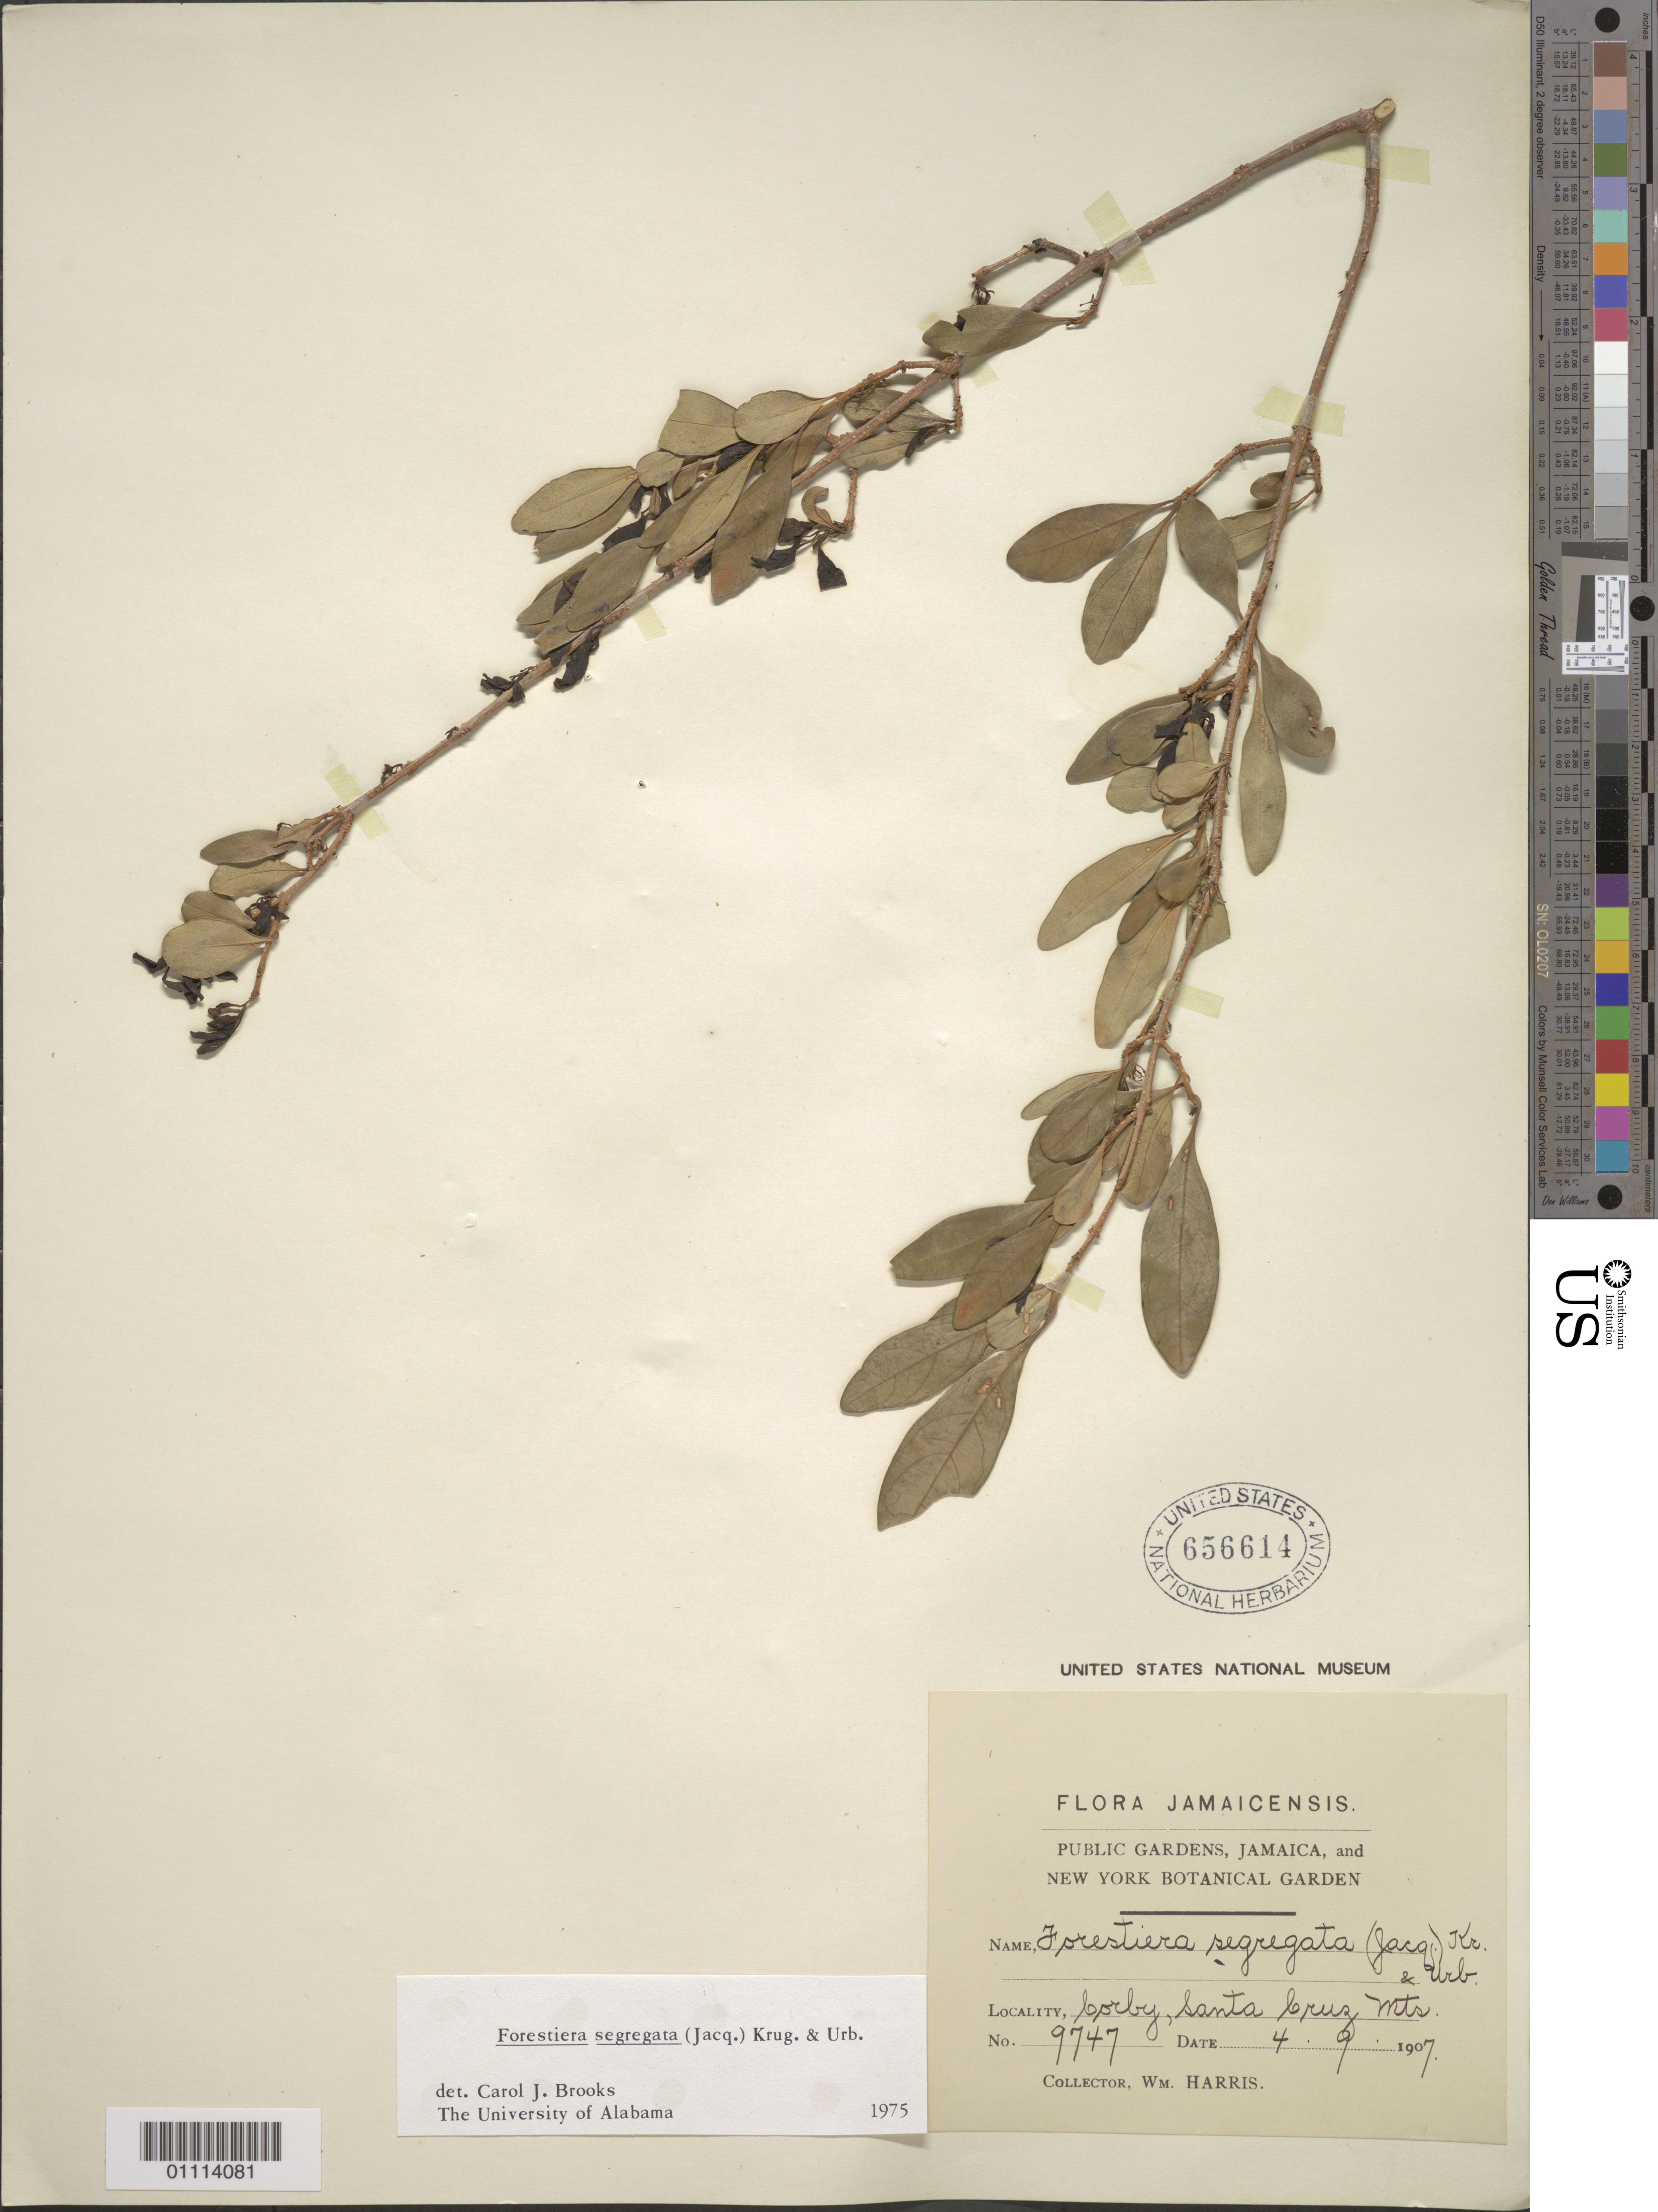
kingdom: Plantae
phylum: Tracheophyta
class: Magnoliopsida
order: Lamiales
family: Oleaceae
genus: Forestiera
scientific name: Forestiera segregata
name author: (Jacq.) Krug & Urb.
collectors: W. Harris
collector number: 9747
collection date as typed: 04 Sep 1907 or 09 Apr 1907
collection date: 1907-04-09 or 1907-09-04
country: Jamaica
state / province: Saint Elizabeth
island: Jamaica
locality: Gorby, Santa Cruz Mts.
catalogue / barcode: US 656614